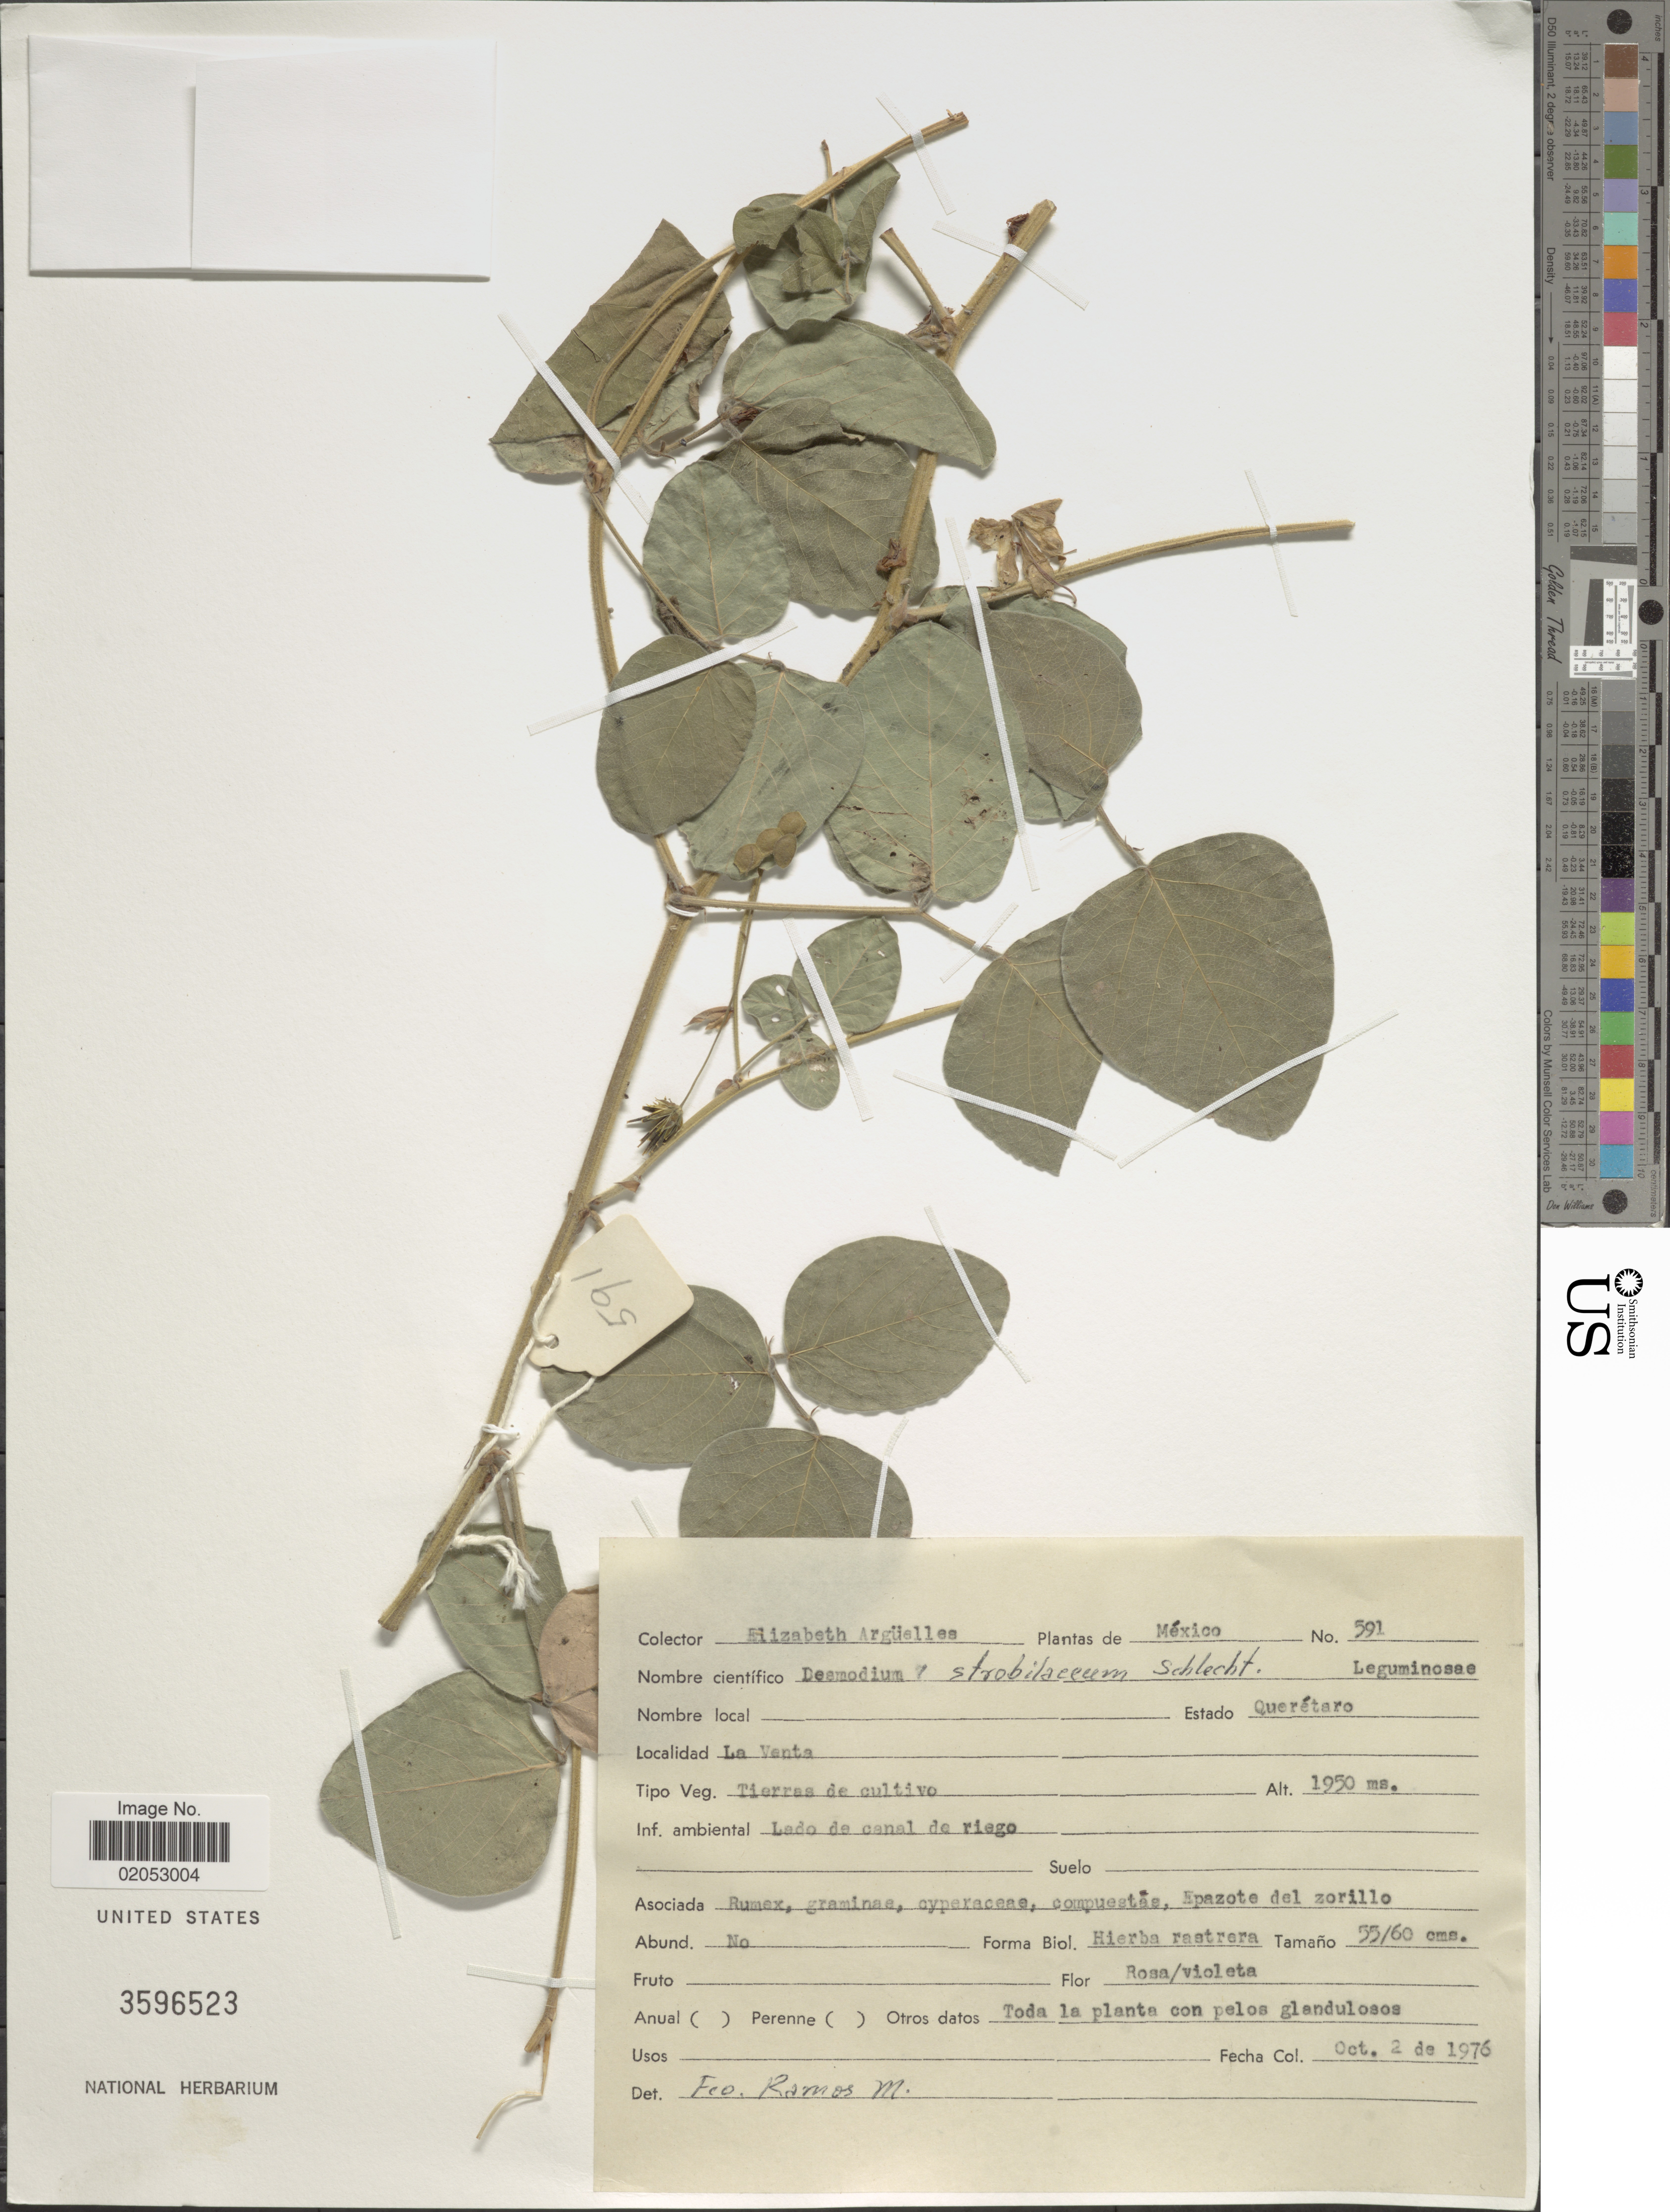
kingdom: Plantae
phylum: Tracheophyta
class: Magnoliopsida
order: Fabales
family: Fabaceae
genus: Desmodium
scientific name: Desmodium strobilaceum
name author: Schltdl.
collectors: E. Argüelles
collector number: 591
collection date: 1976-10-02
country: Mexico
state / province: Querétaro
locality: La Venta. estado Querétaro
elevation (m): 1950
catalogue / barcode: US 3596523